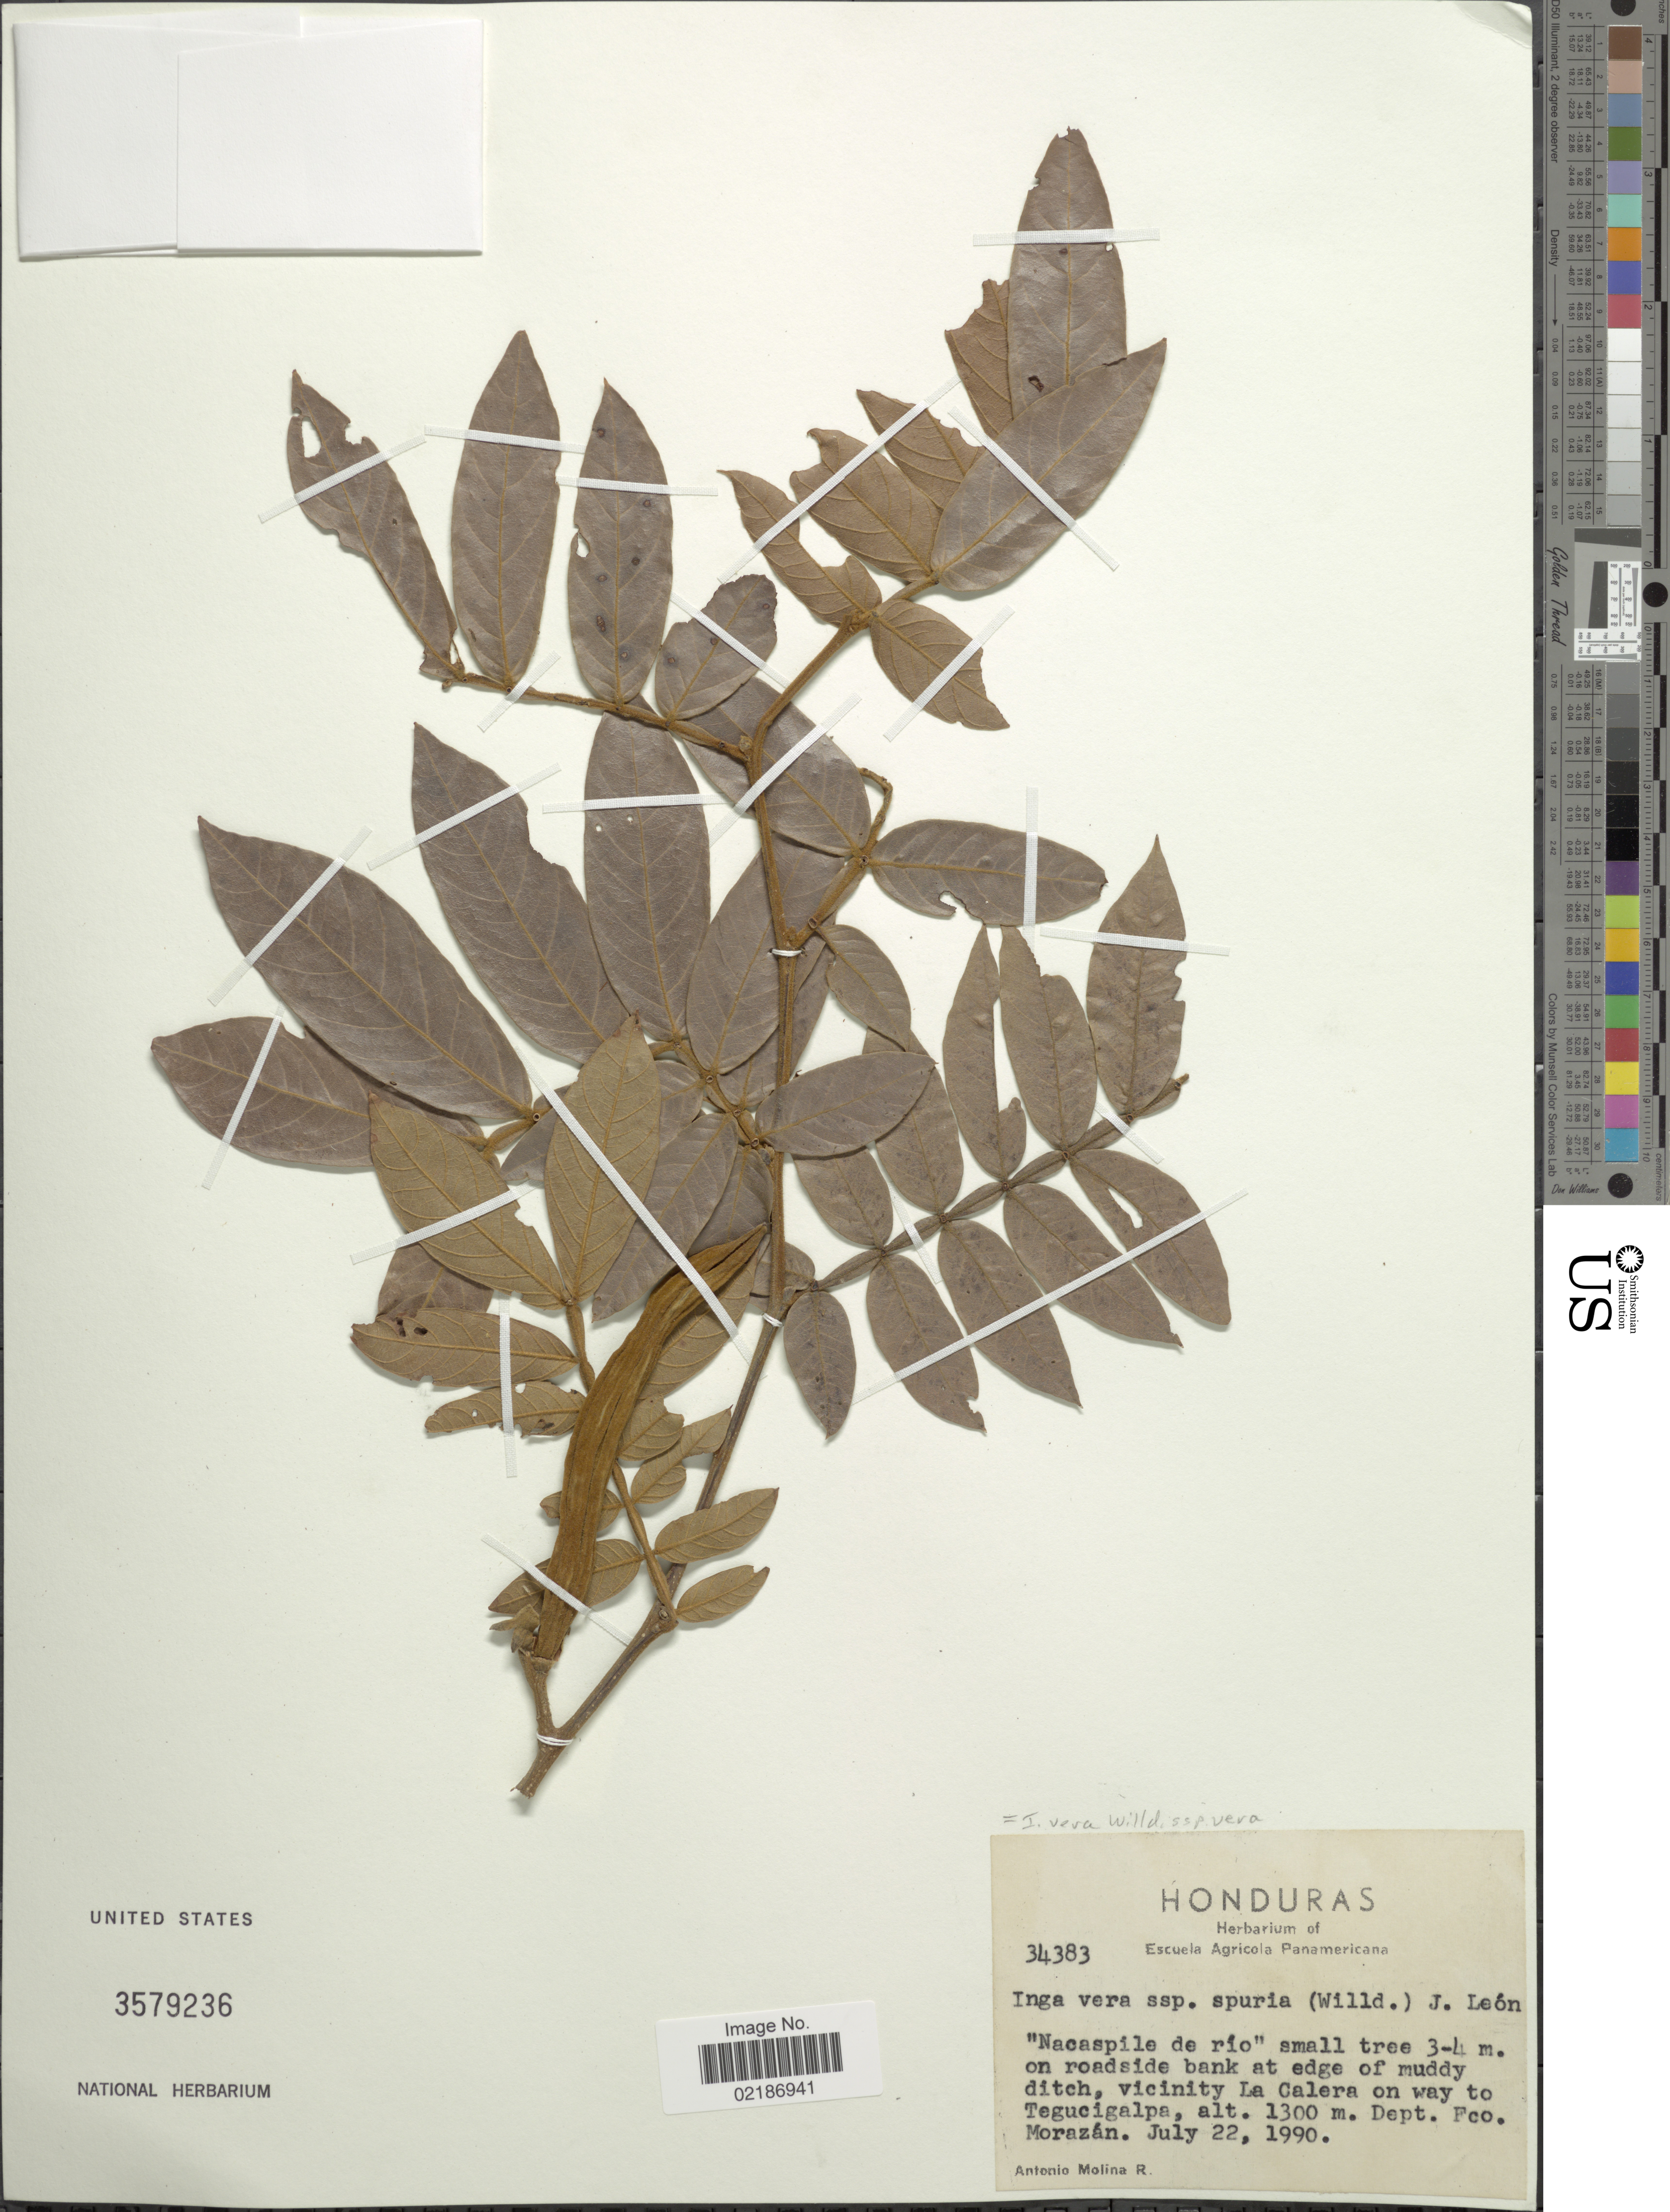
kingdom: Plantae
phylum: Tracheophyta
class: Magnoliopsida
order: Fabales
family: Fabaceae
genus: Inga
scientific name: Inga vera subsp. vera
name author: Willd.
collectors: A. Molina R.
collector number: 34383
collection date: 1990-07-22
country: Honduras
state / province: Fco. Morazán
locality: Vicinity of La Calera on way to Tegucigalpa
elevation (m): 1300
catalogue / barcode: US 3579236